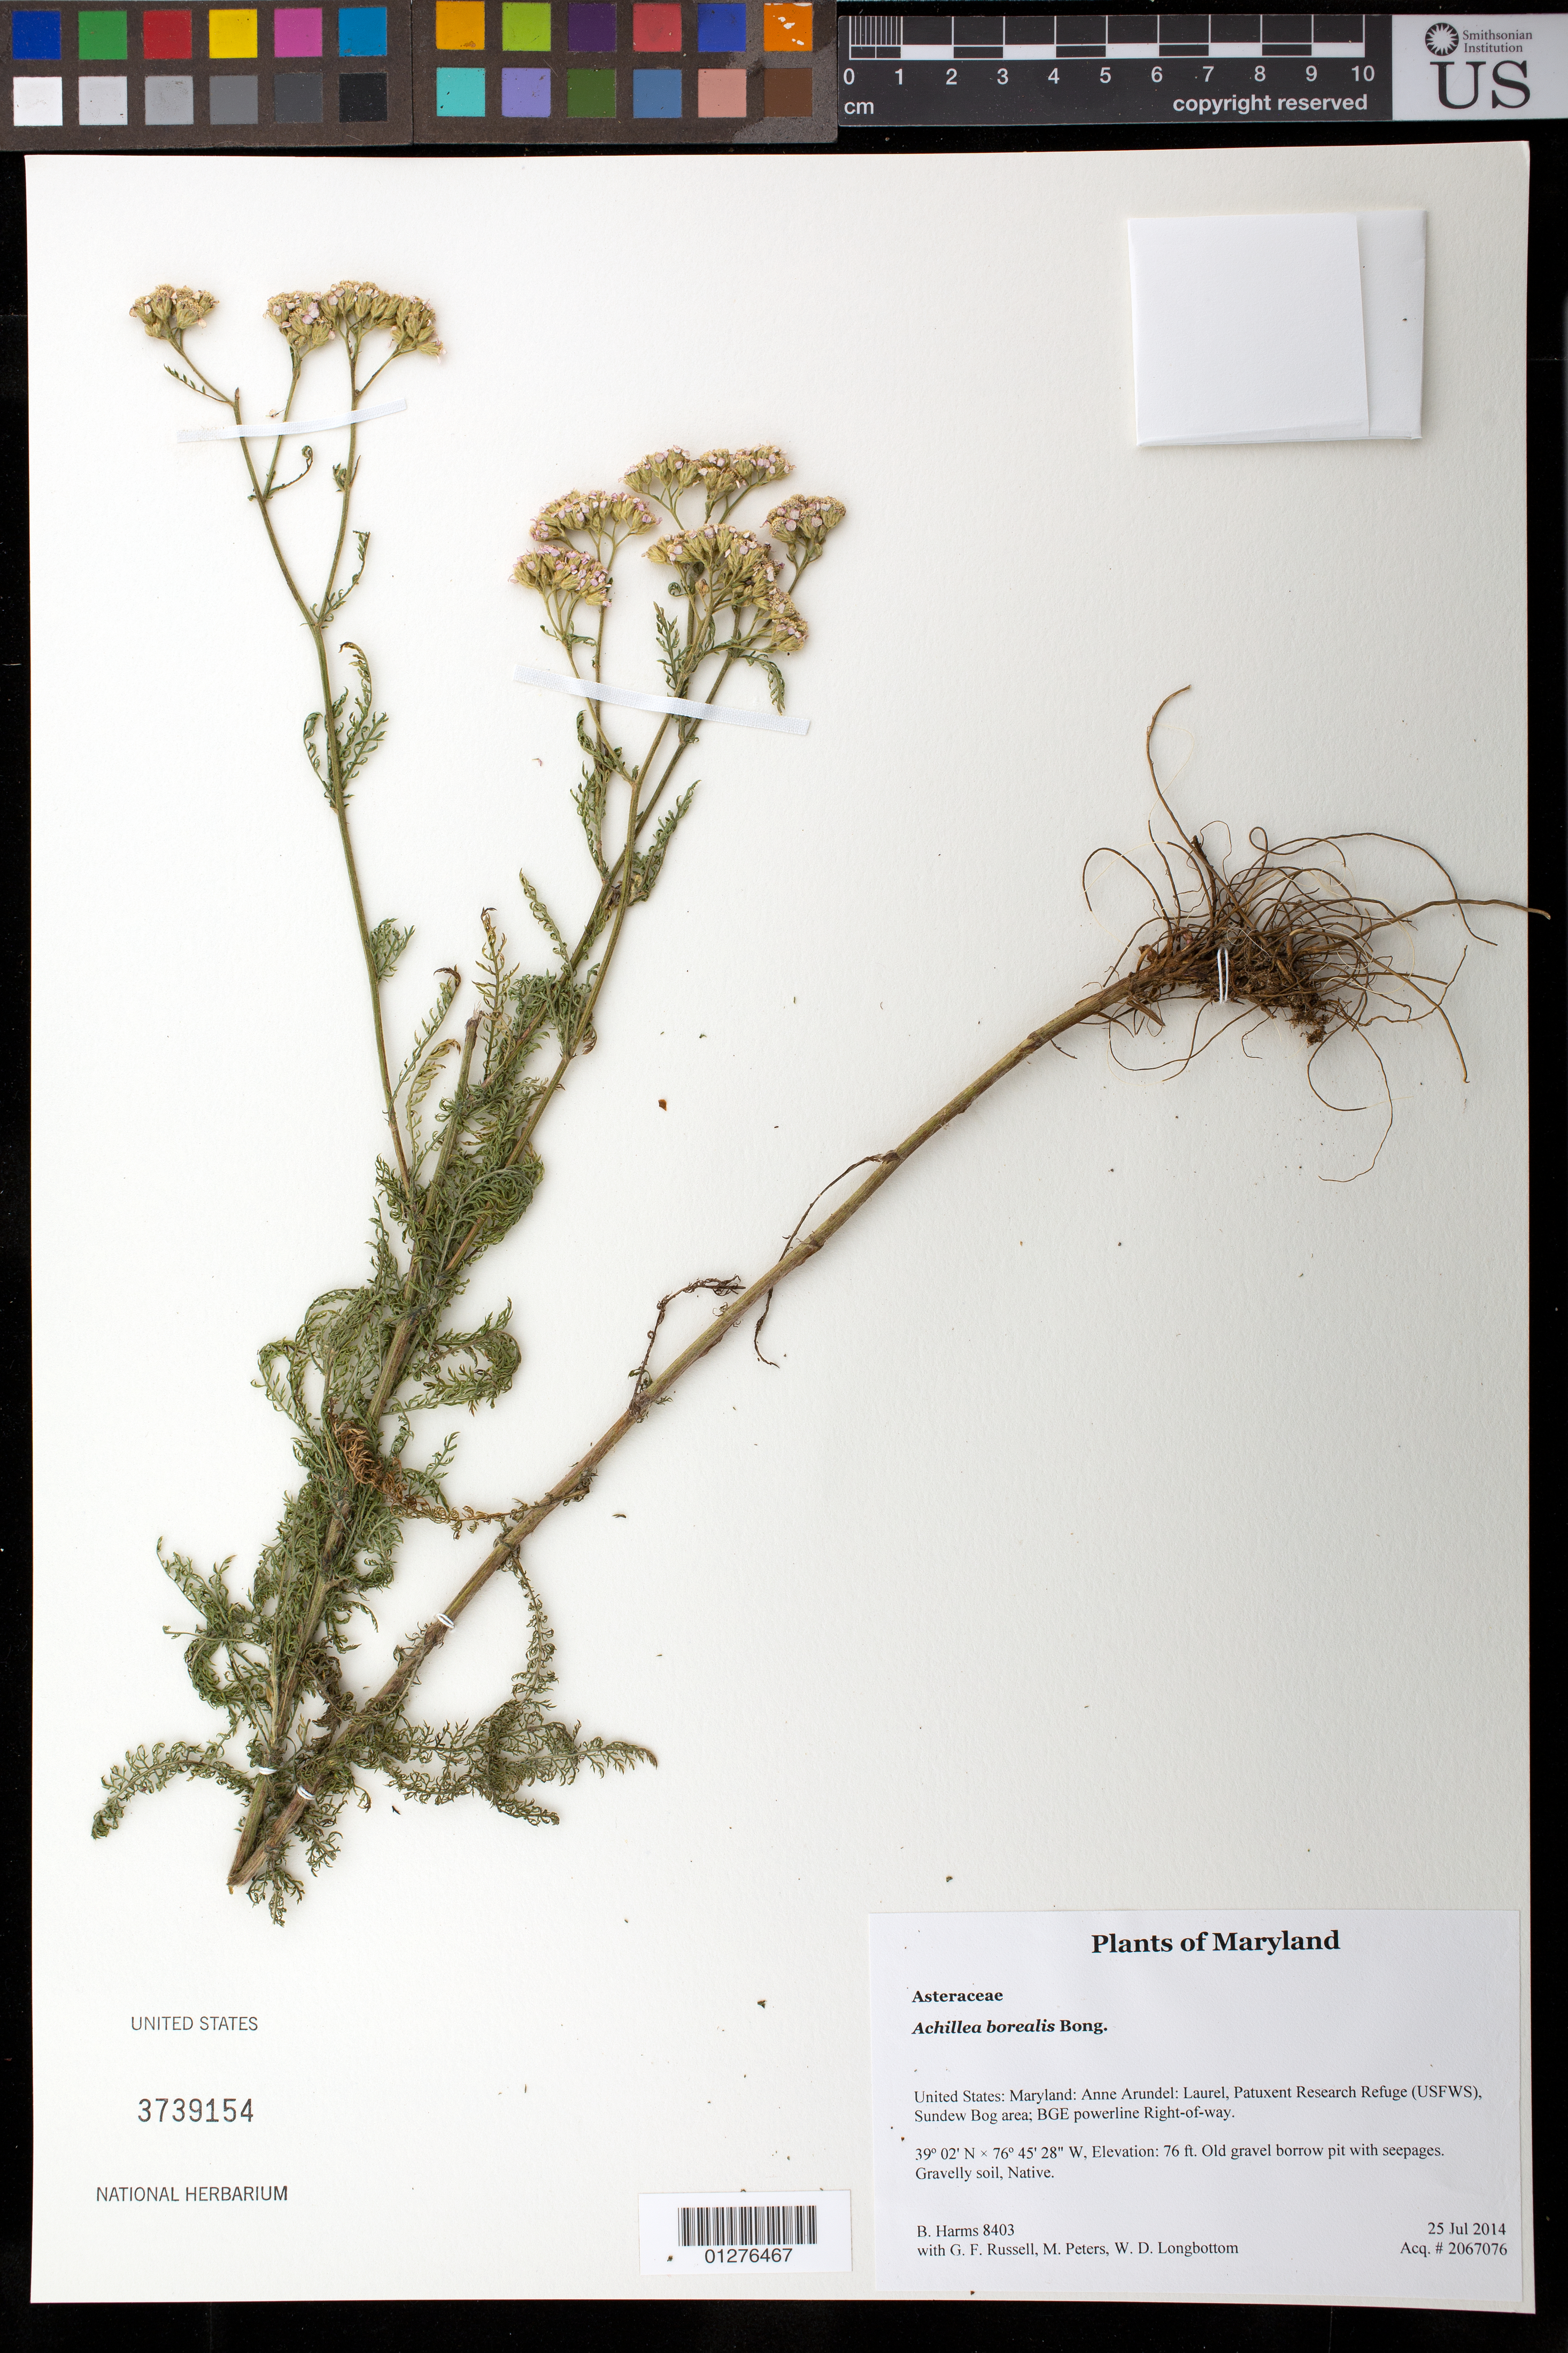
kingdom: Plantae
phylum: Tracheophyta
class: Magnoliopsida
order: Asterales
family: Asteraceae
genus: Achillea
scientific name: Achillea borealis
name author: Bong.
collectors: B. Harms, G. Russell, M. Peters & W. D. Longbottom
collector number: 8403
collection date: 2014-07-25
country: United States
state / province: Maryland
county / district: Anne Arundel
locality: Laurel, Patuxent Research Refuge (USFWS), Sundew Bog area; BGE powerline Right-of-way.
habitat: Old gravel borrow pit with seepages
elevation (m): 23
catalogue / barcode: US 3739154